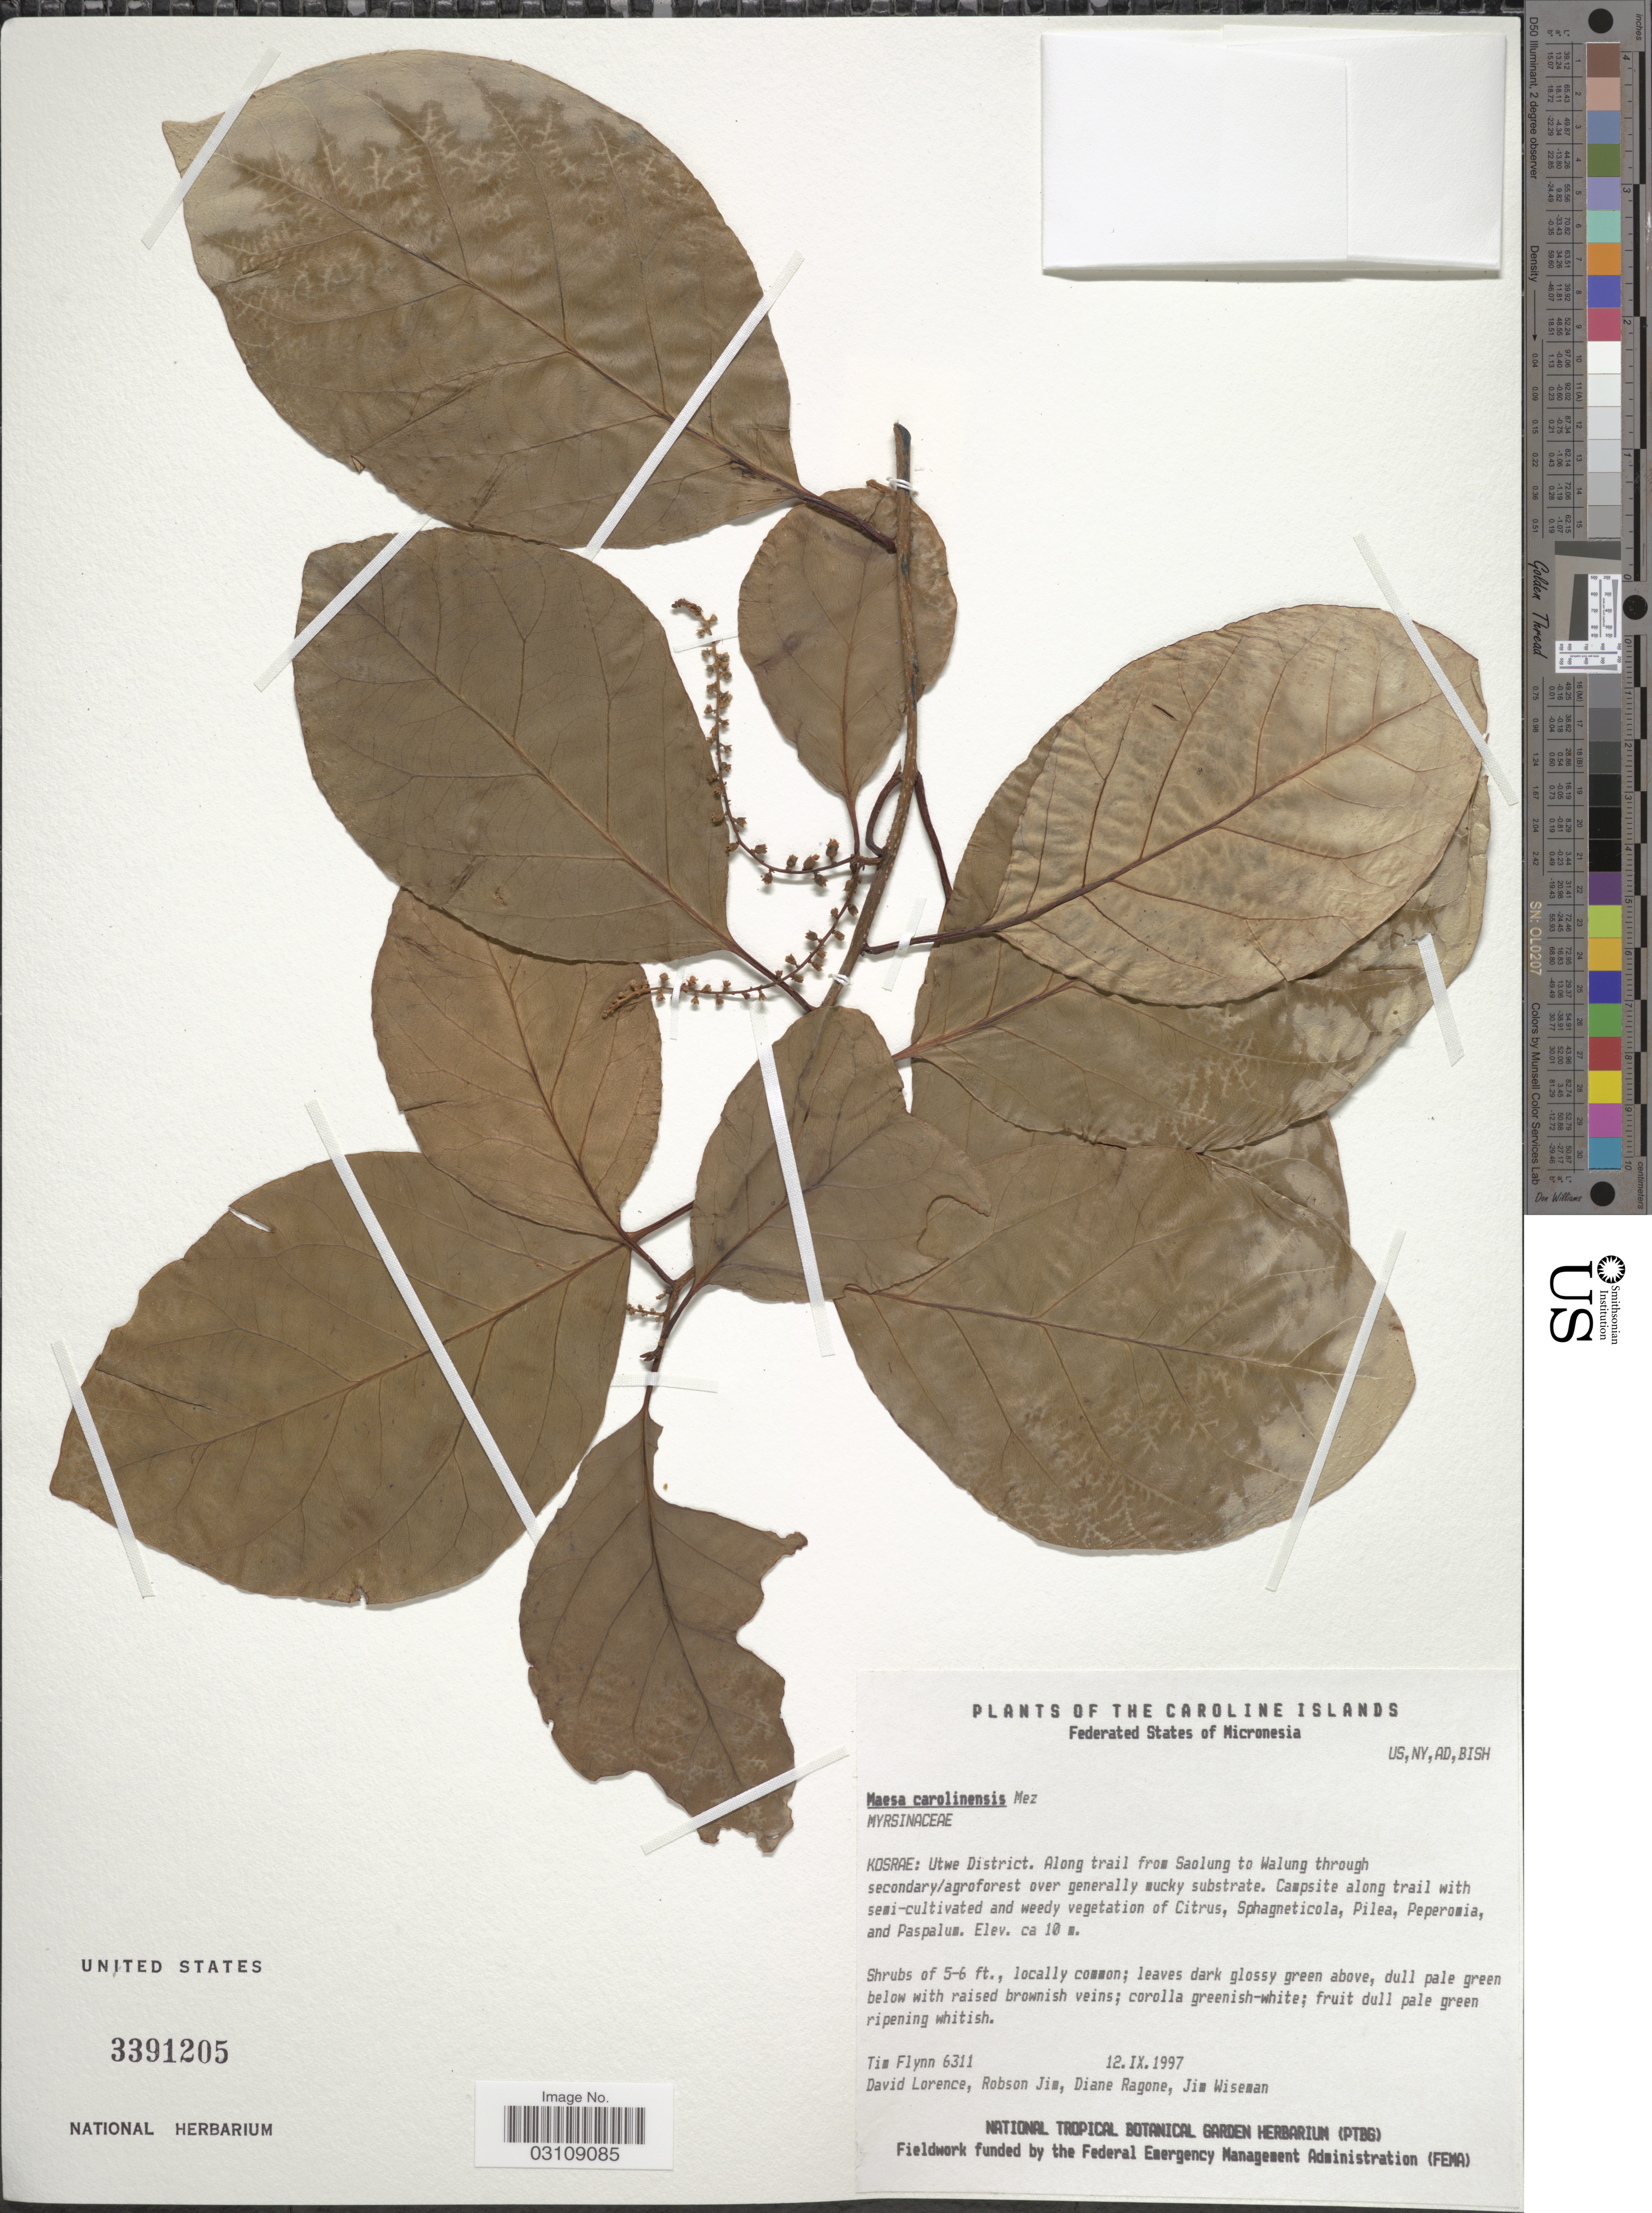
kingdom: Plantae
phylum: Tracheophyta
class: Magnoliopsida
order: Ericales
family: Primulaceae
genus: Maesa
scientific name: Maesa carolinensis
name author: Mez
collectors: T. Flynn, D. Lorence, R. Jim, D. Ragone & J. Wiseman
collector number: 6311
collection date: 1997-09-12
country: Micronesia, Federated States of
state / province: Kosrae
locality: Utwe District. Along trail from Saolung to Walung through secondary.agroforest over generally mucky substrate.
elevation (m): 10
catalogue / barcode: US 3391205